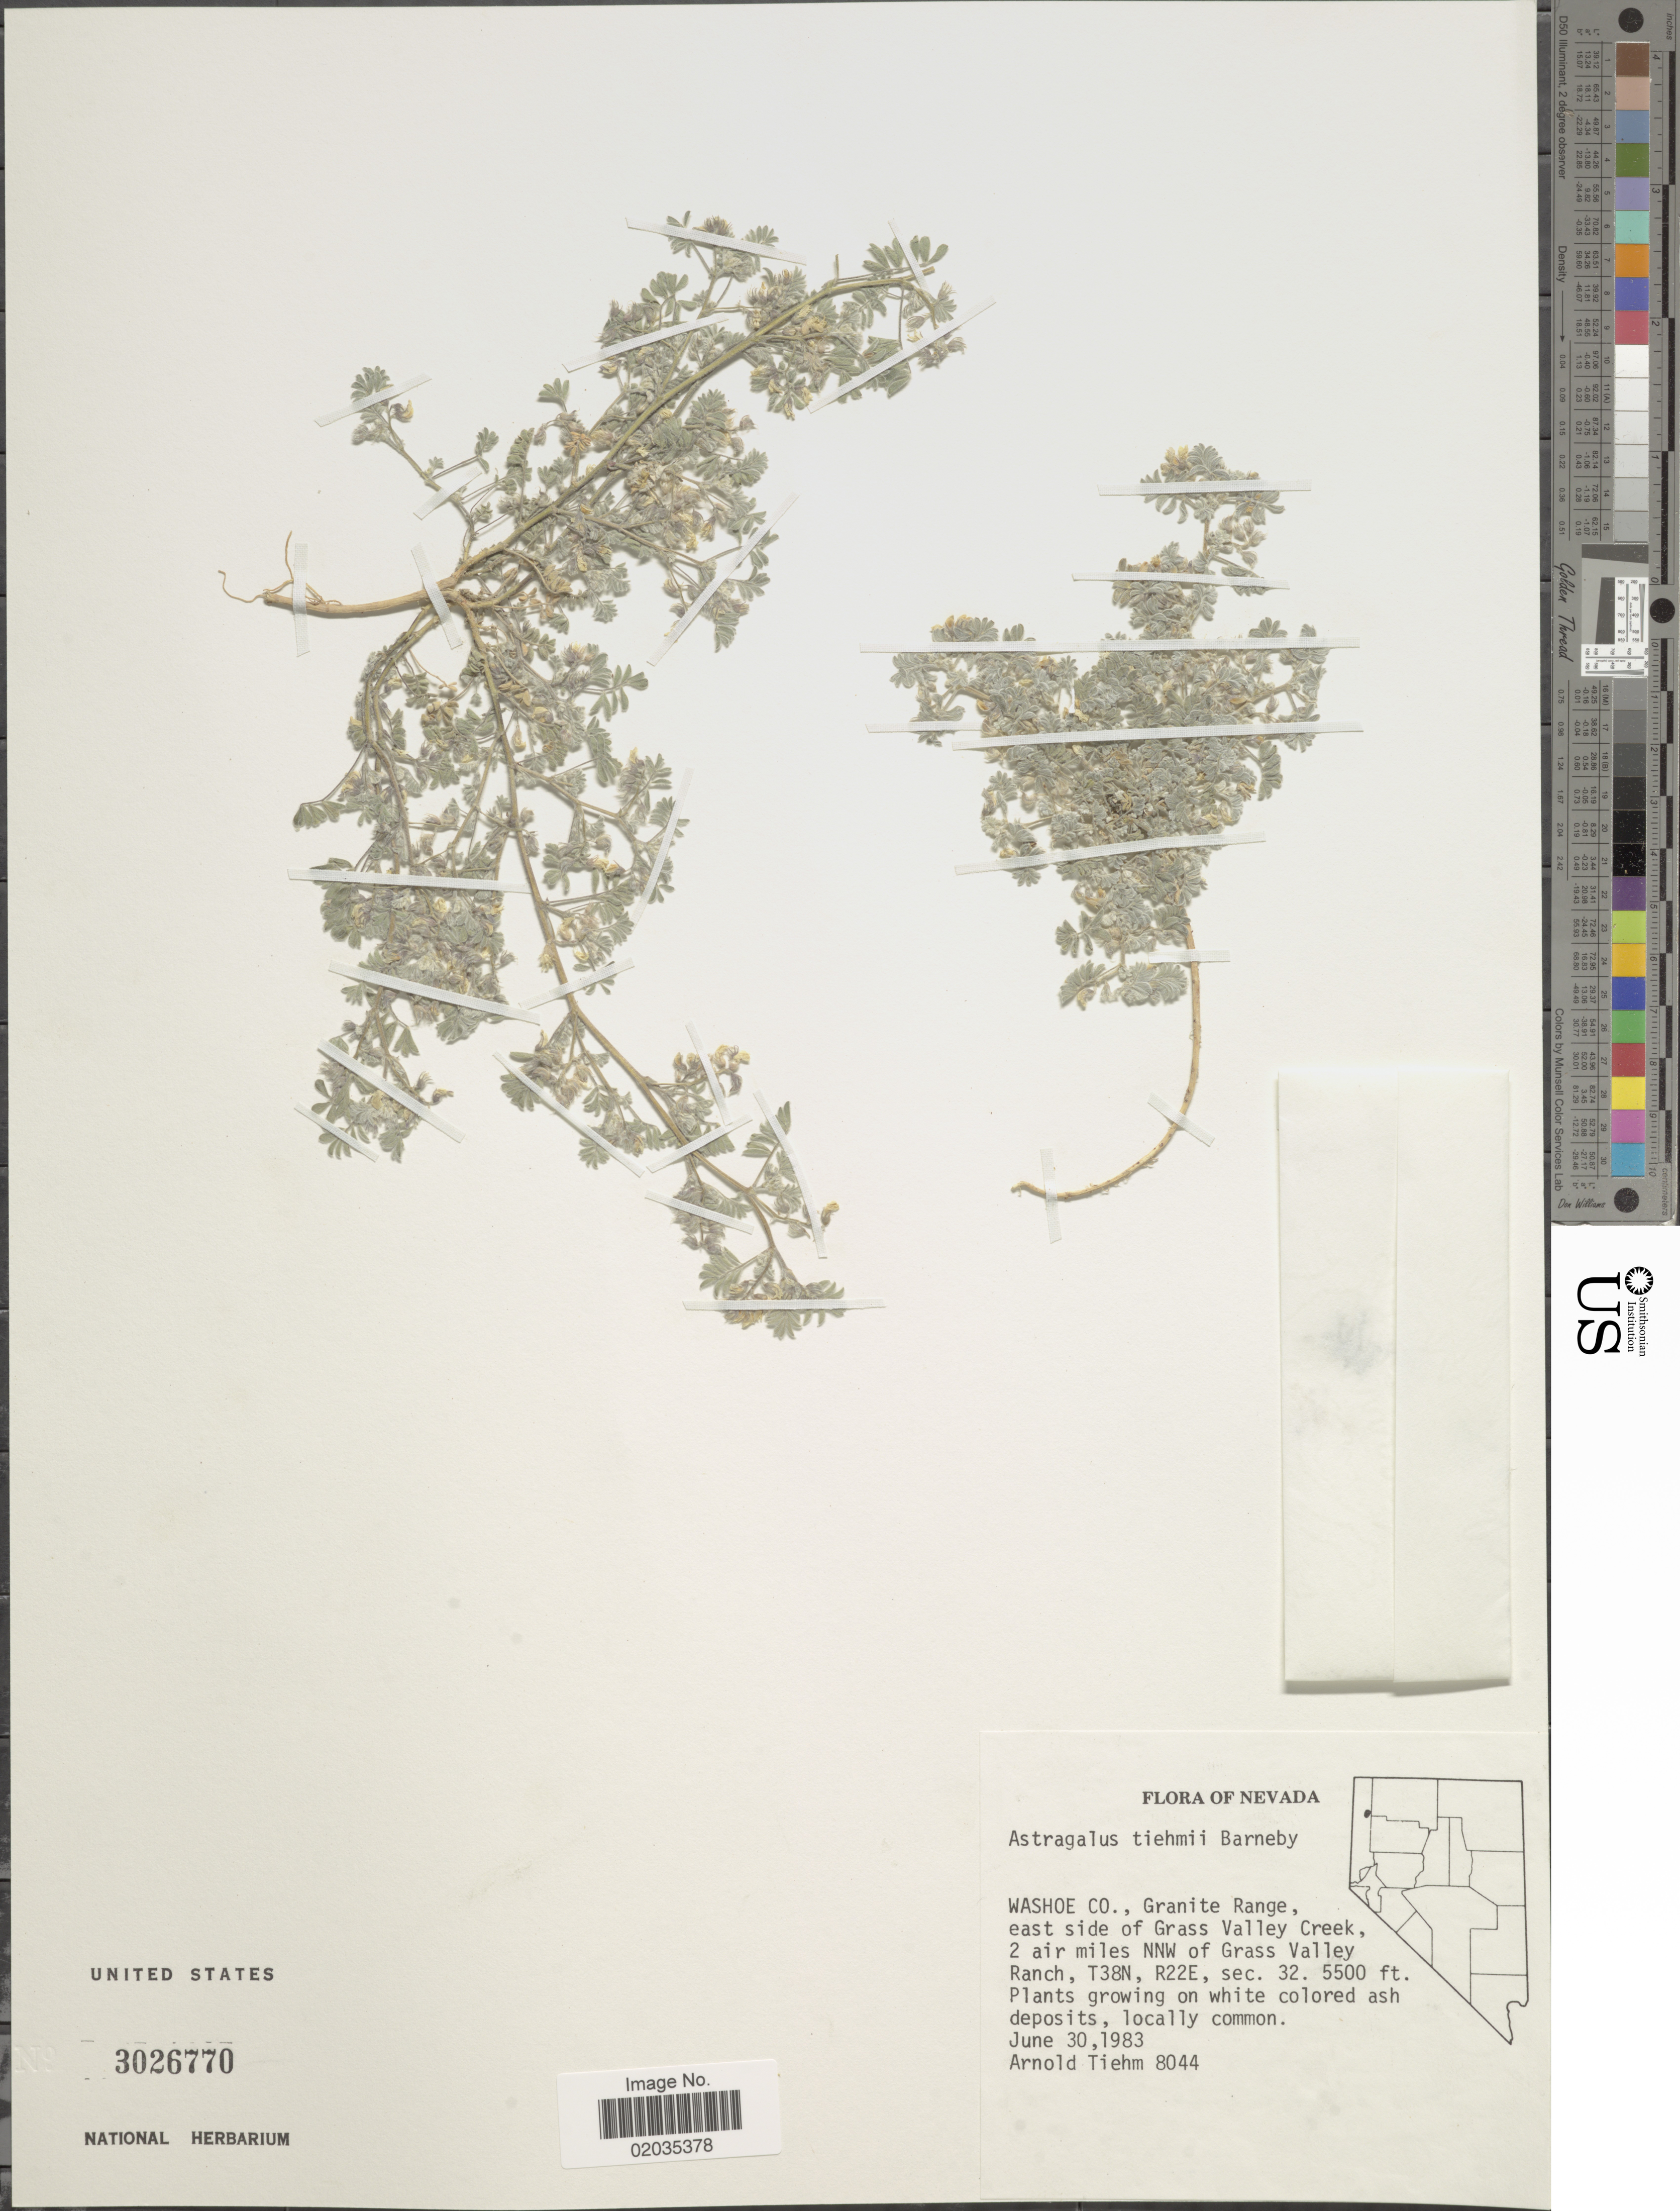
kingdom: Plantae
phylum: Tracheophyta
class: Magnoliopsida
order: Fabales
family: Fabaceae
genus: Astragalus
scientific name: Astragalus tiehmii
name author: Barneby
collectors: A. Tiehm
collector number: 8044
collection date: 1983-06-30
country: United States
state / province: Nevada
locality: Washoe Co., Granite Range, east side of Grass Valley Creek, 2 air miles NNW of Grass Valley Ranch, T38N, R22E, sec. 32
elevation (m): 1676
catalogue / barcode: US 3026770